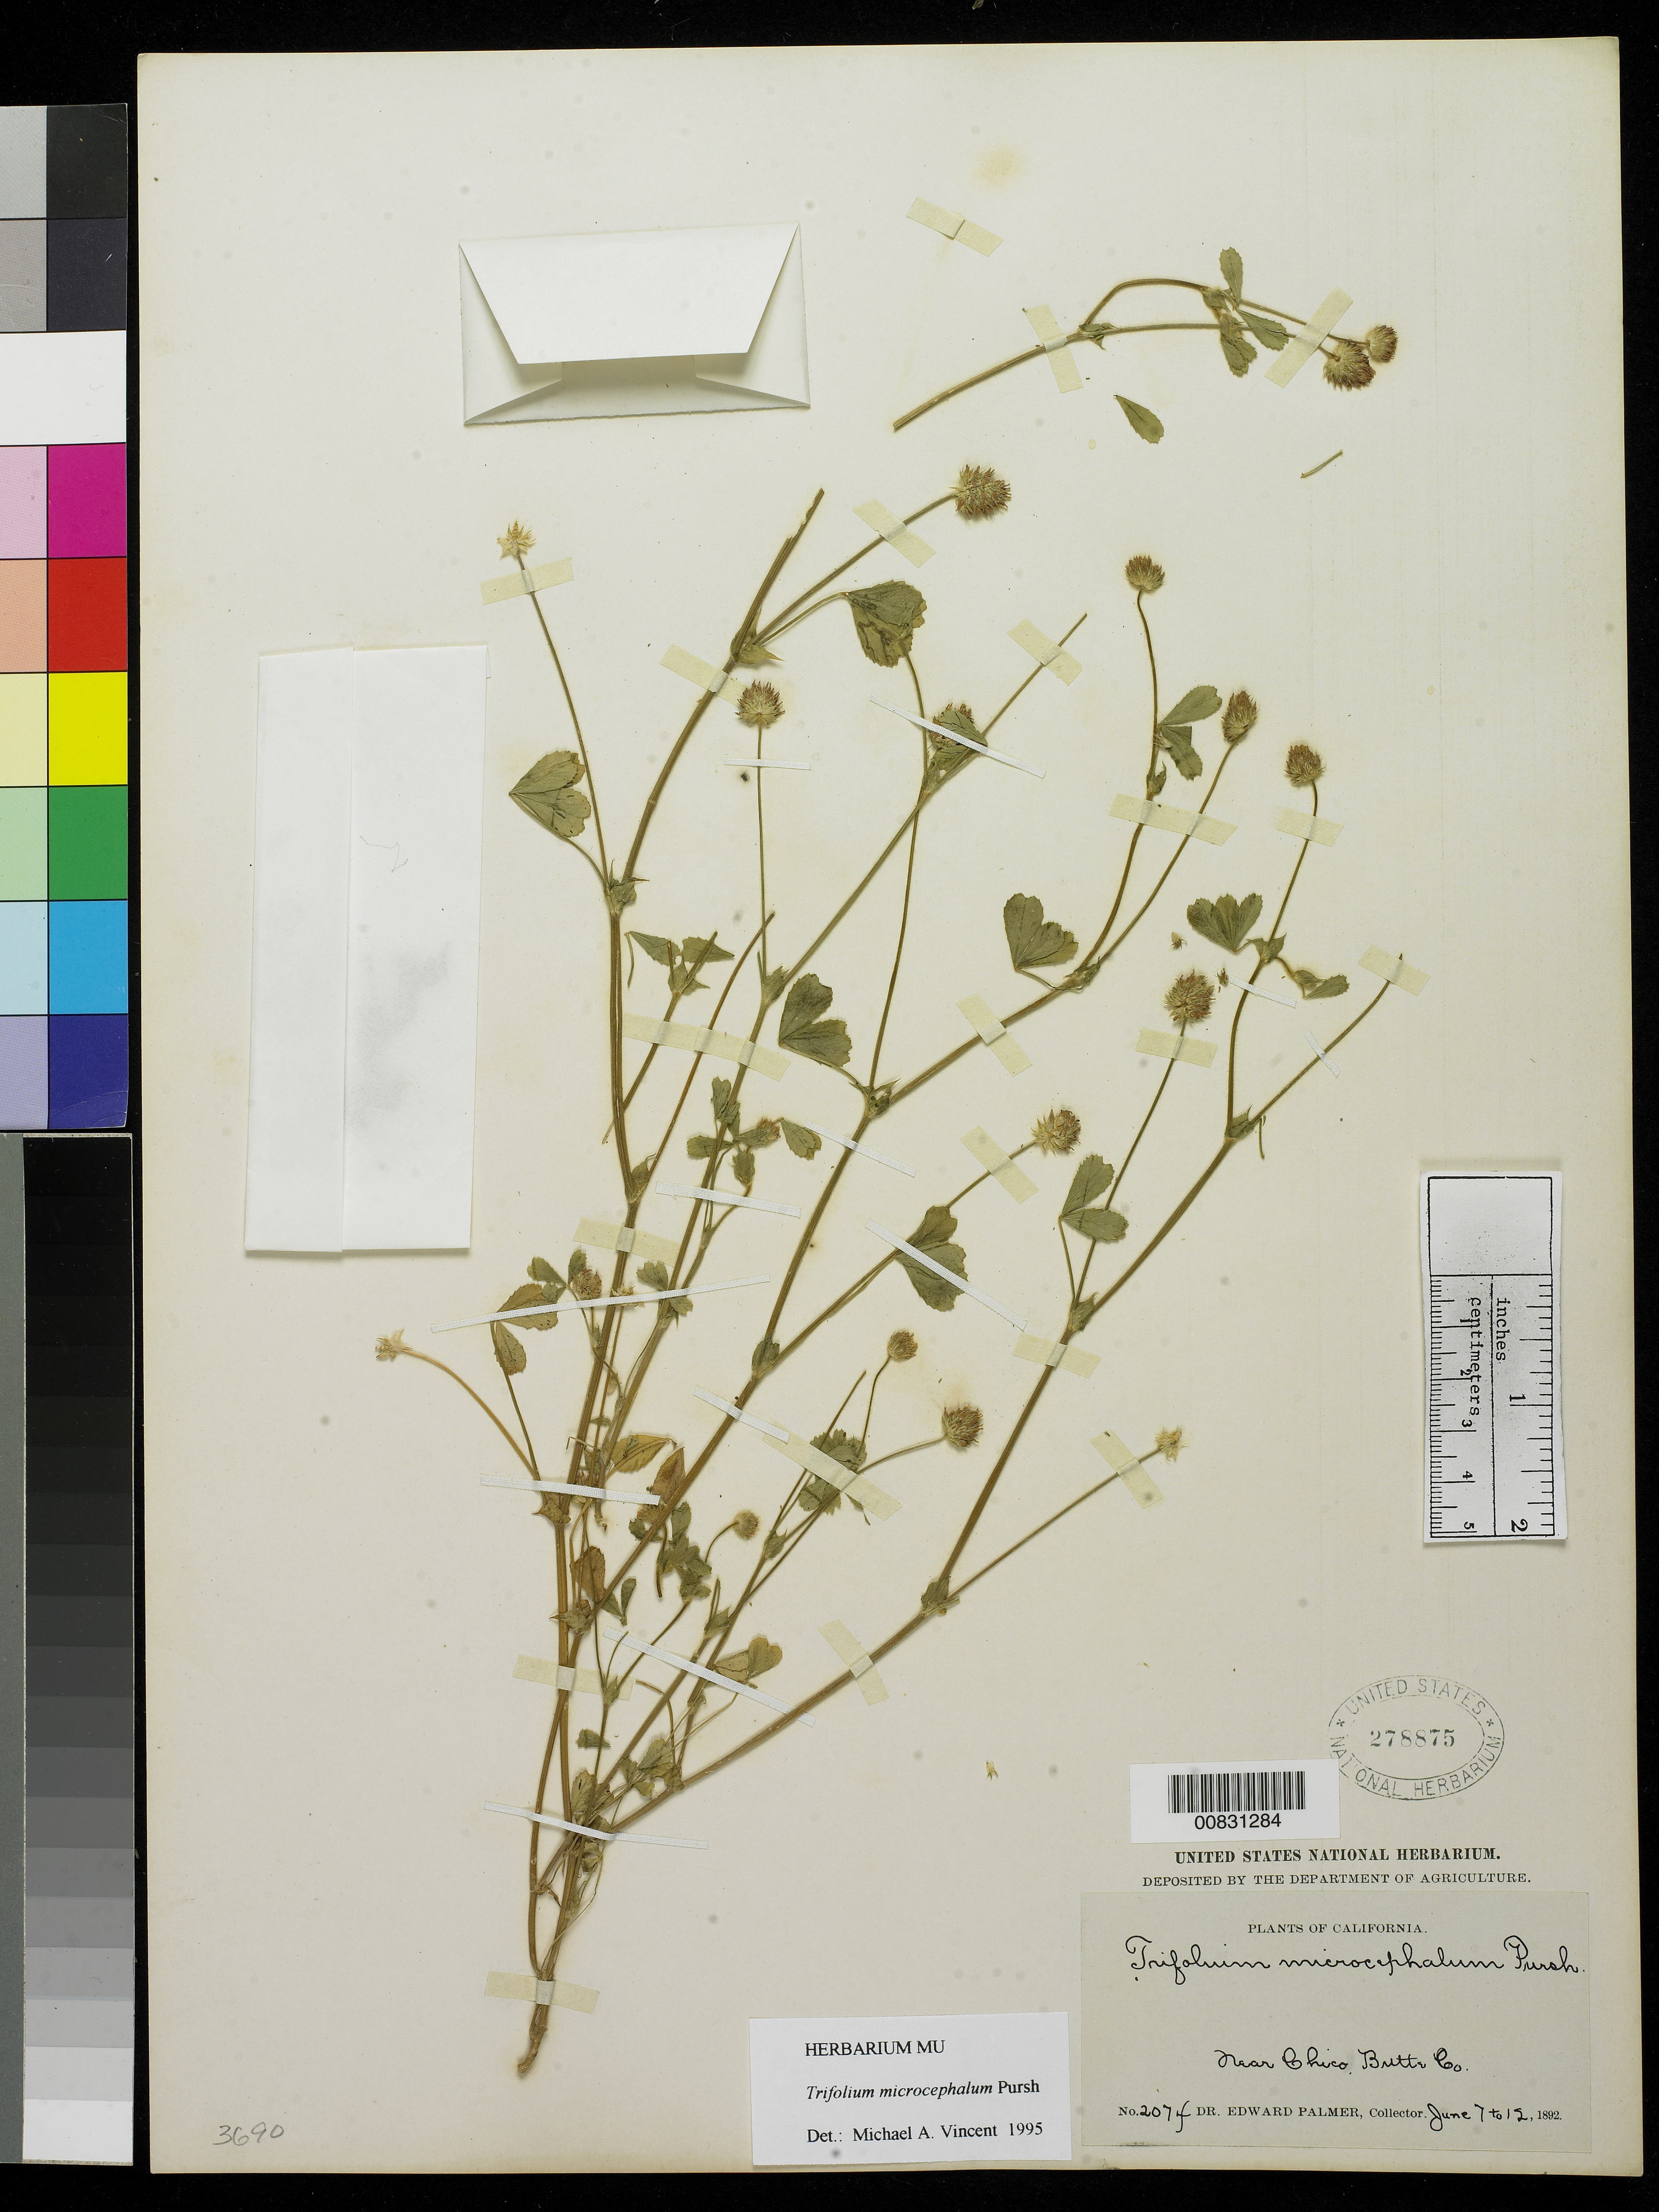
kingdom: Plantae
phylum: Tracheophyta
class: Magnoliopsida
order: Fabales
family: Fabaceae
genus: Trifolium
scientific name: Trifolium microcephalum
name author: Pursh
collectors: E. Palmer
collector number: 2074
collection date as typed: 07 Jun 1892 to 12 Jun 1892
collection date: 1892-06-07/1892-06-12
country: United States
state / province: California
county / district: Butte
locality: Near Chico, Butte County, California.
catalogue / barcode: US 278875